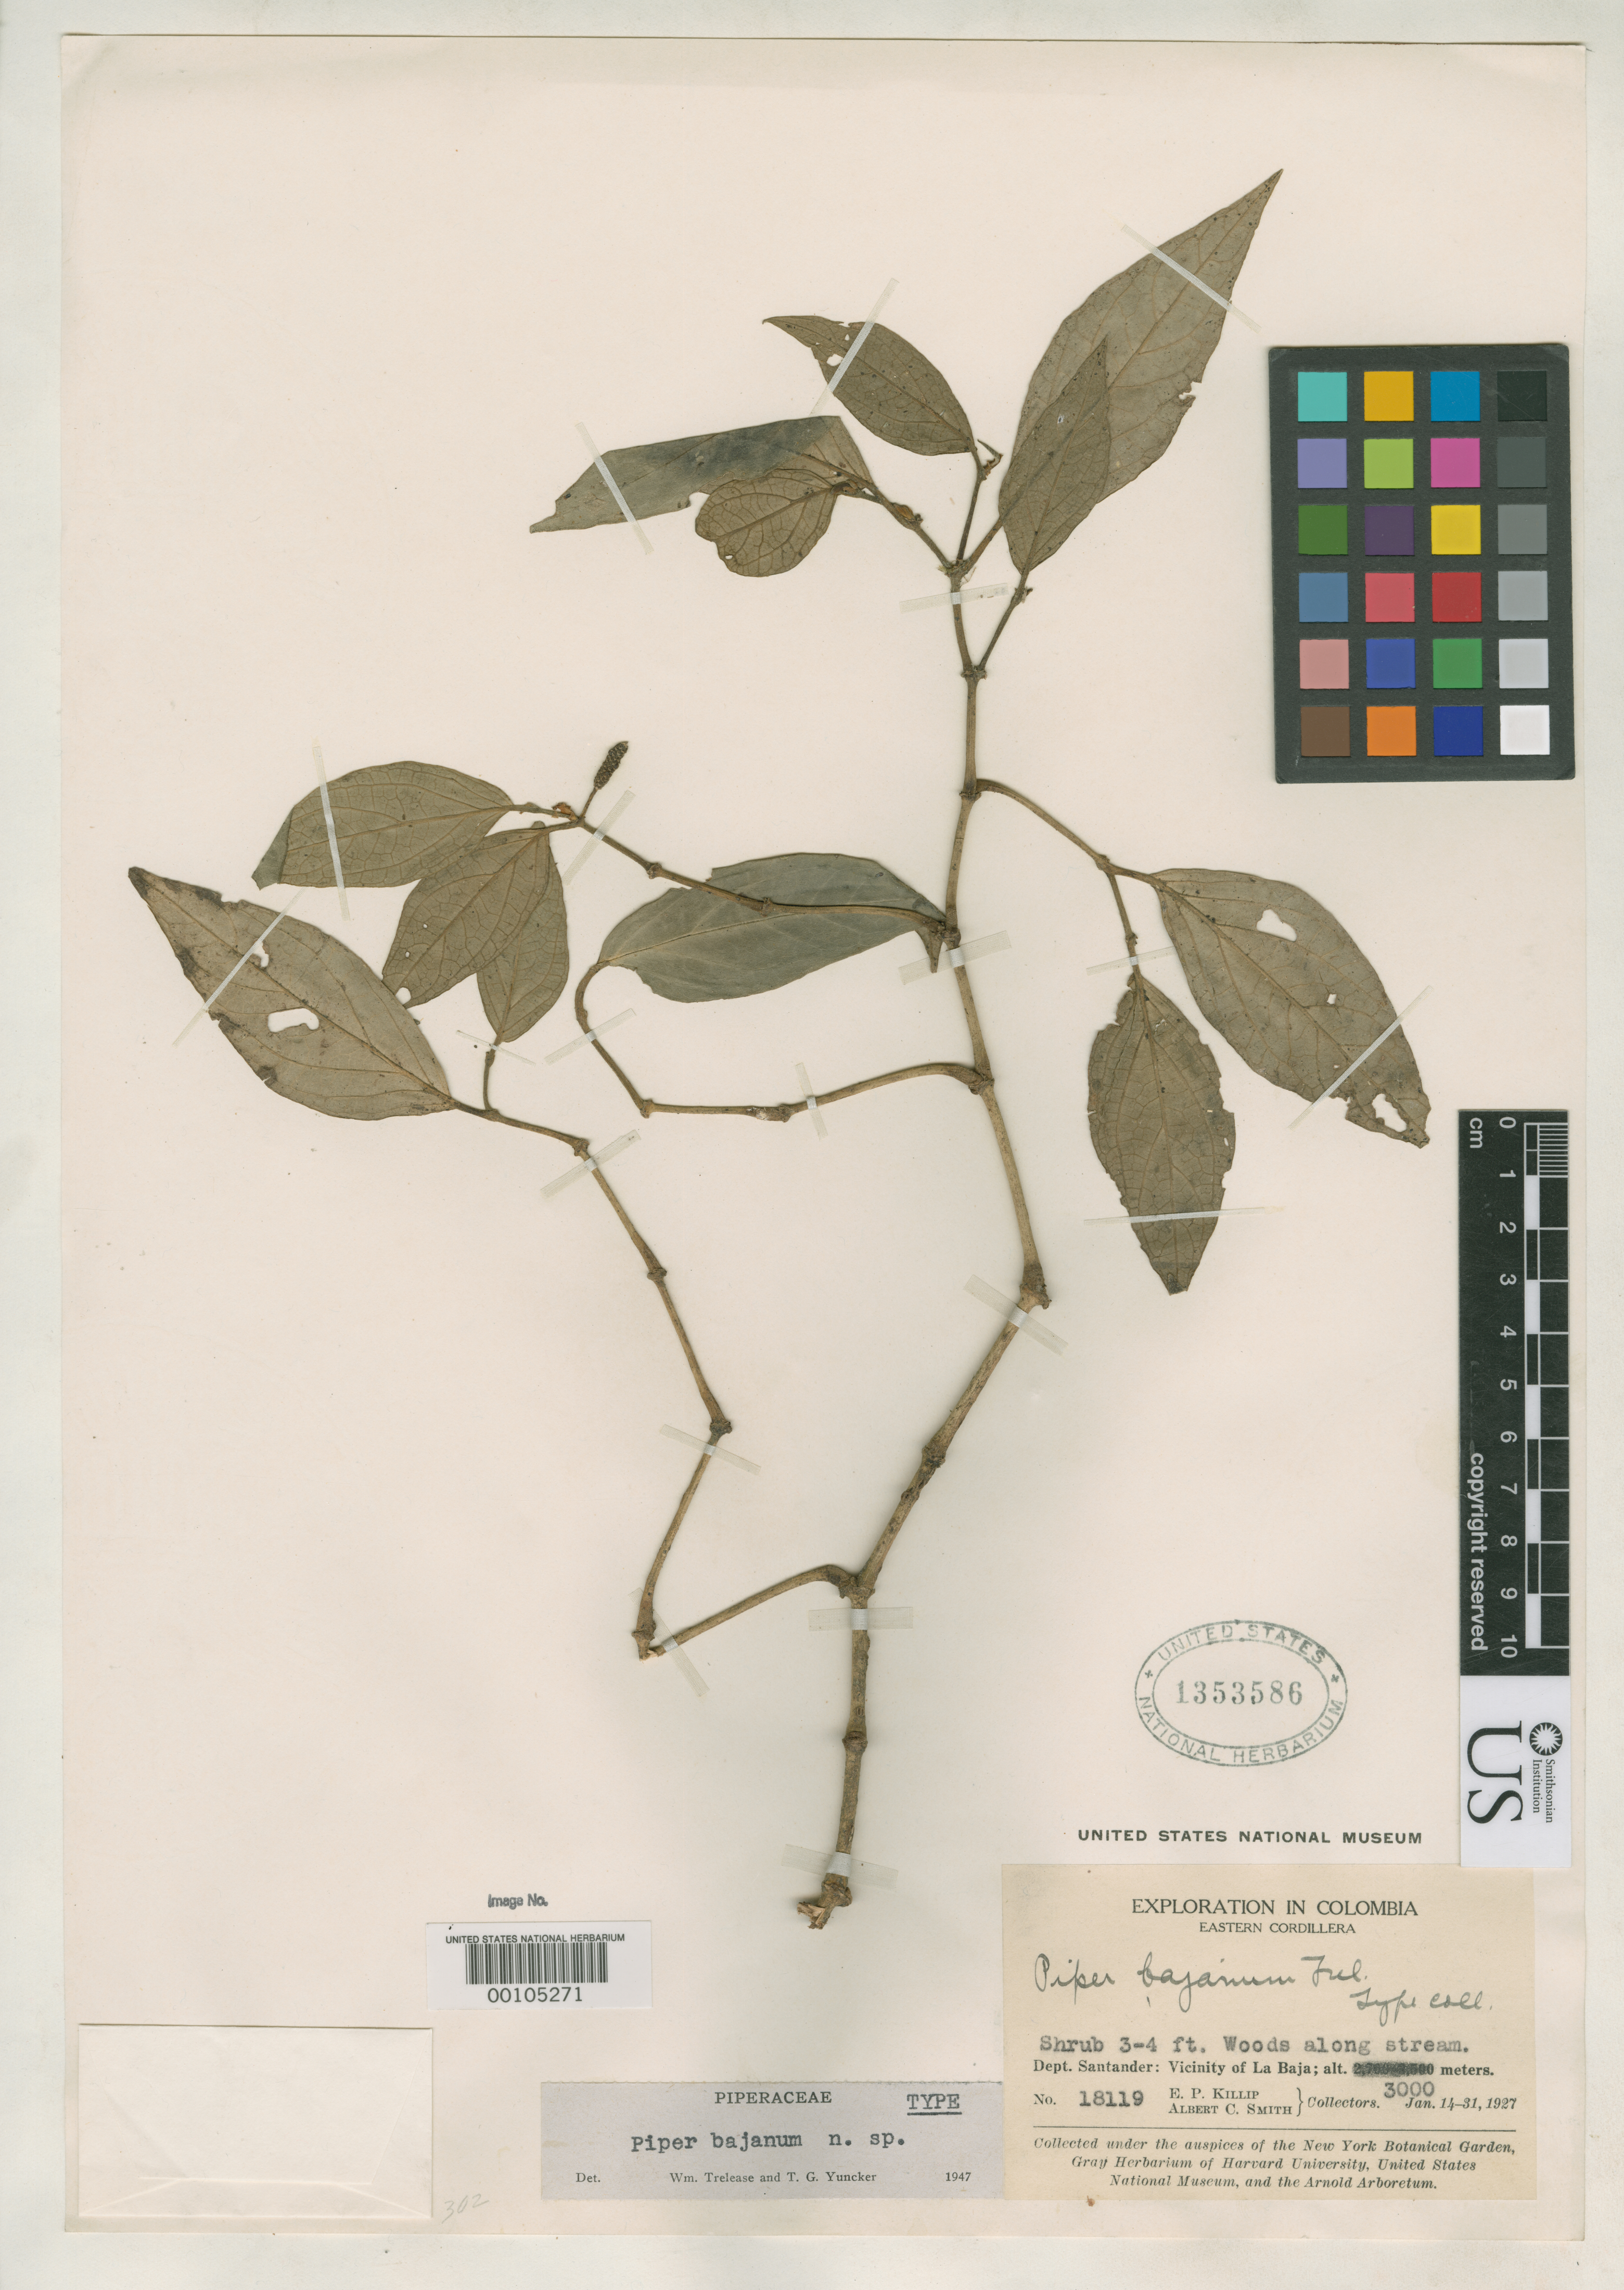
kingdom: Plantae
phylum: Tracheophyta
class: Magnoliopsida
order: Piperales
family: Piperaceae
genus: Piper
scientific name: Piper bajanum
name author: Trel. & Yunck.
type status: Holotype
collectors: E. P. Killip & A. C. Smith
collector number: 18119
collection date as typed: Jan 1927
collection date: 1927-01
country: Colombia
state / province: Santander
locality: Near La Baja.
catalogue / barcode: US 1353586